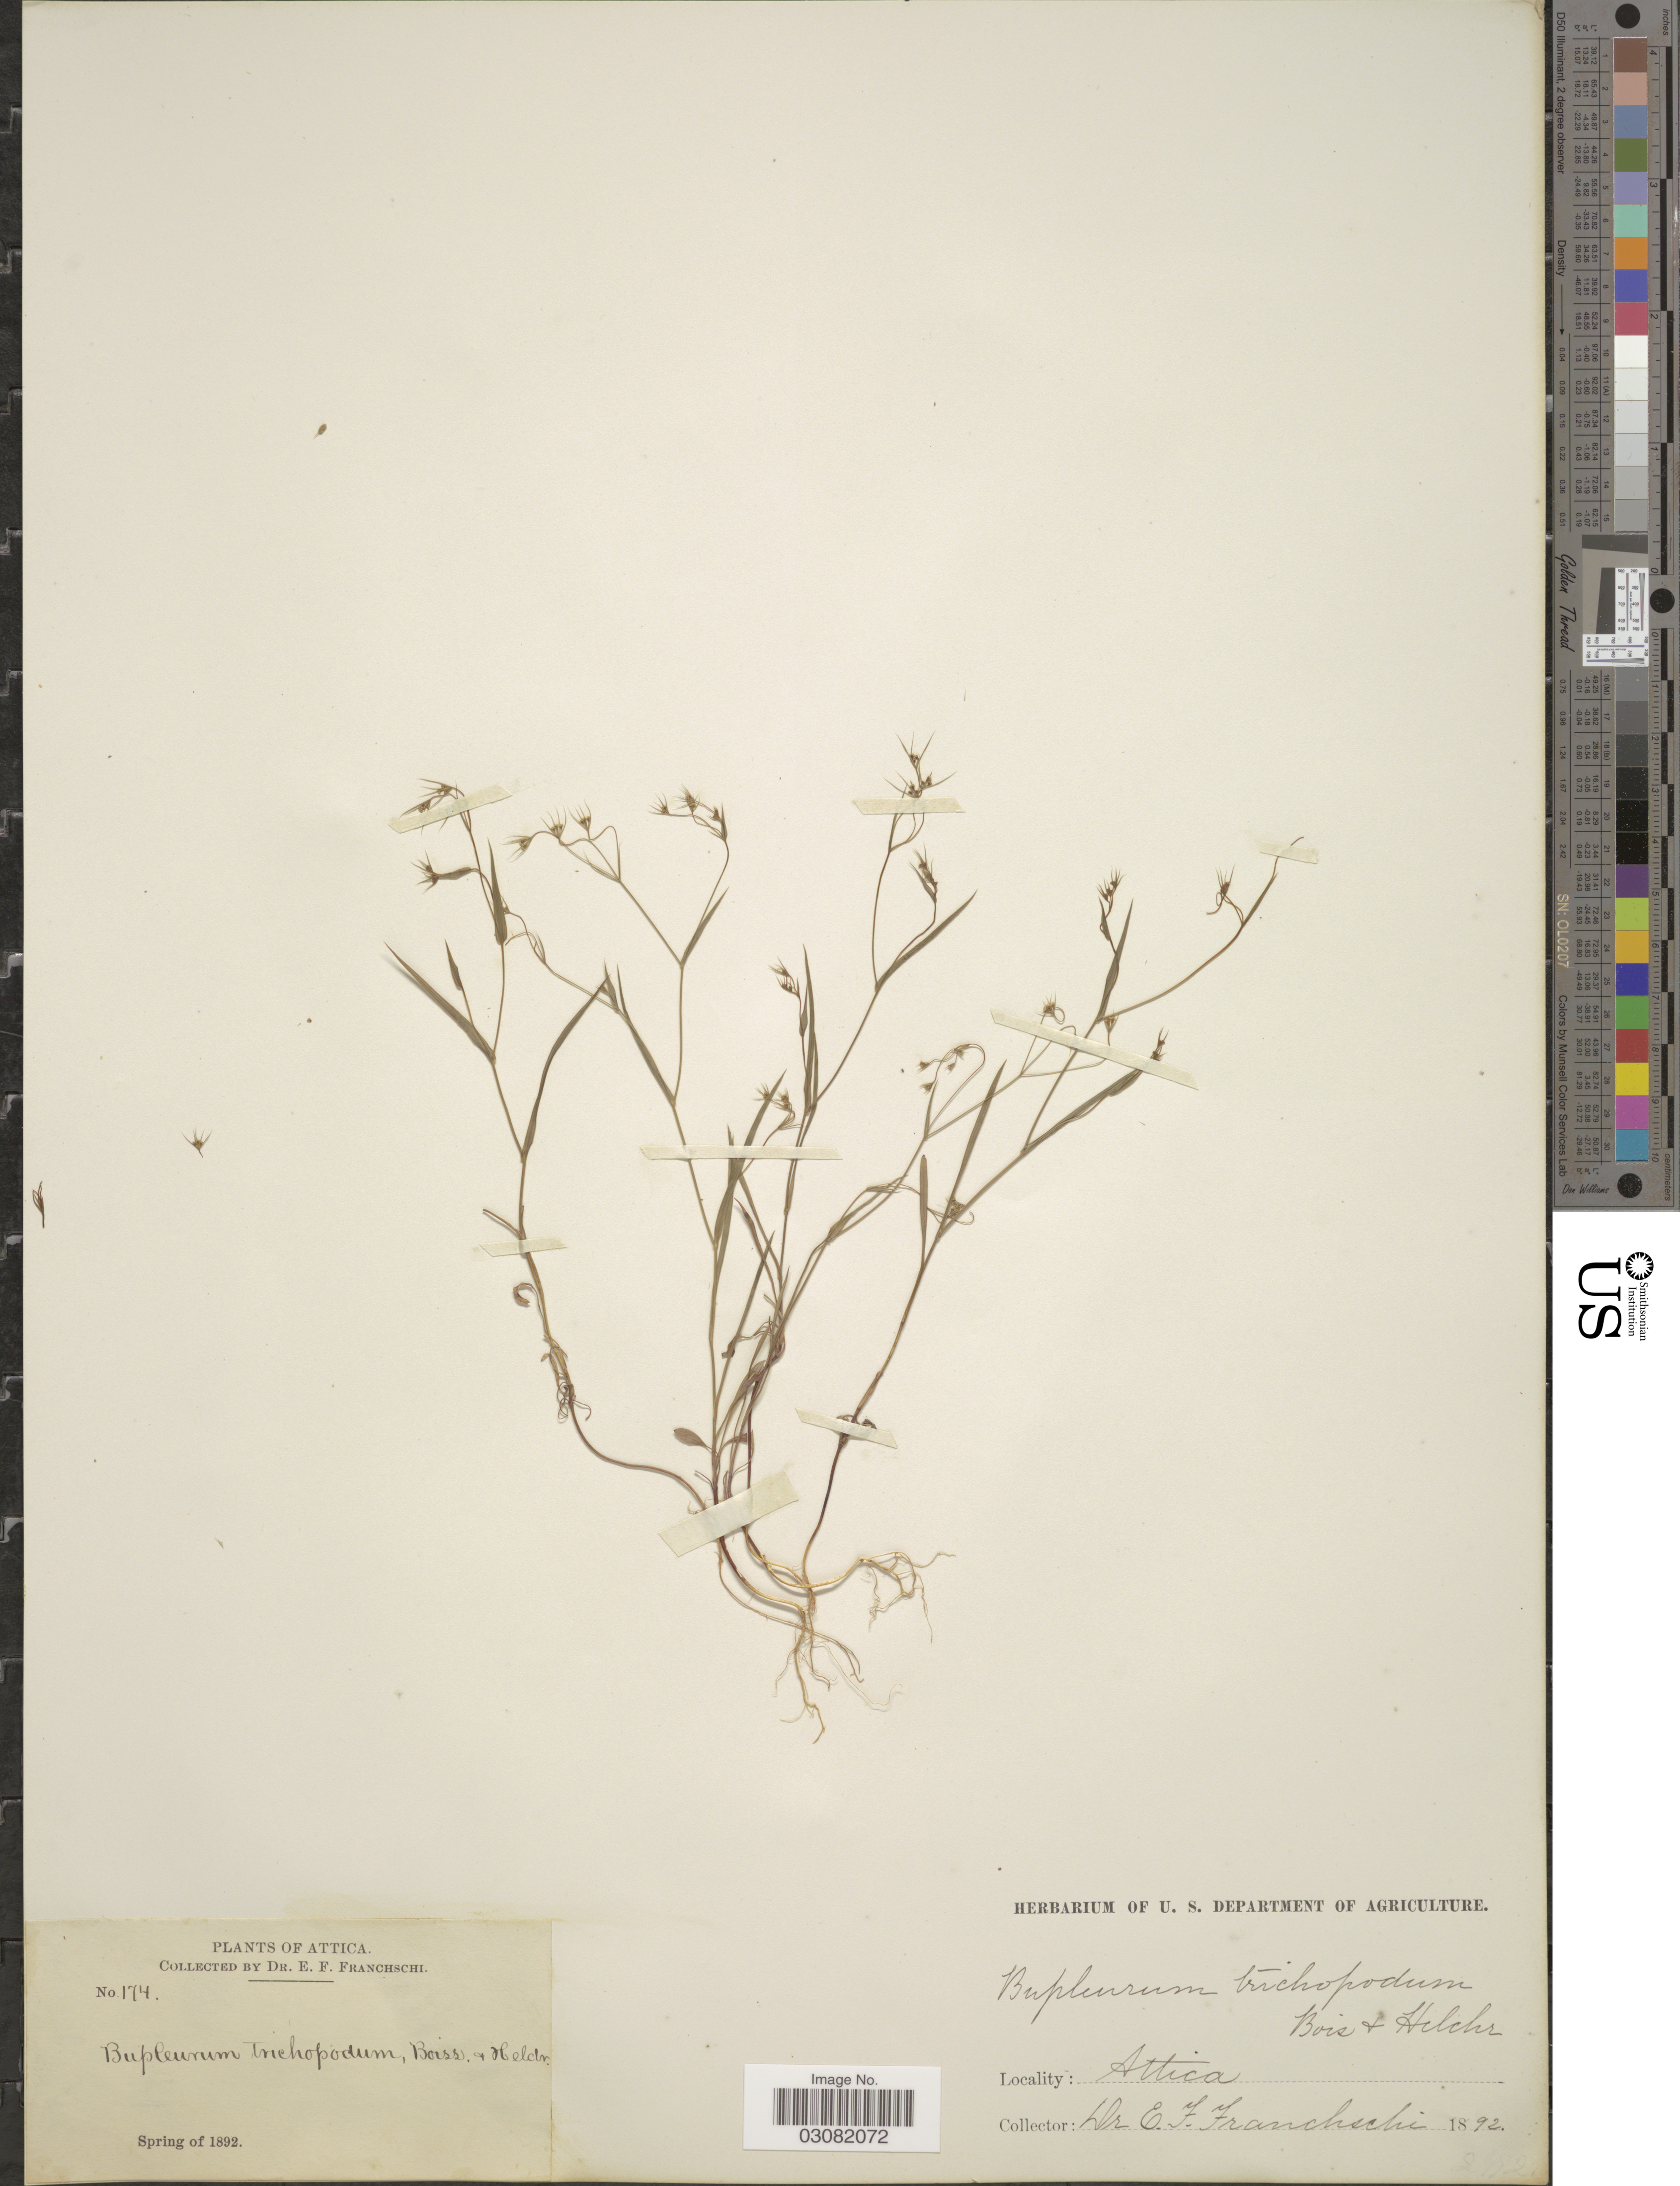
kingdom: Plantae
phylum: Tracheophyta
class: Magnoliopsida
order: Apiales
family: Apiaceae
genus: Bupleurum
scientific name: Bupleurum trichopodum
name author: Boiss. & Spruner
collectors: E. Franchschi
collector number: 174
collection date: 1892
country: Greece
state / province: Attica